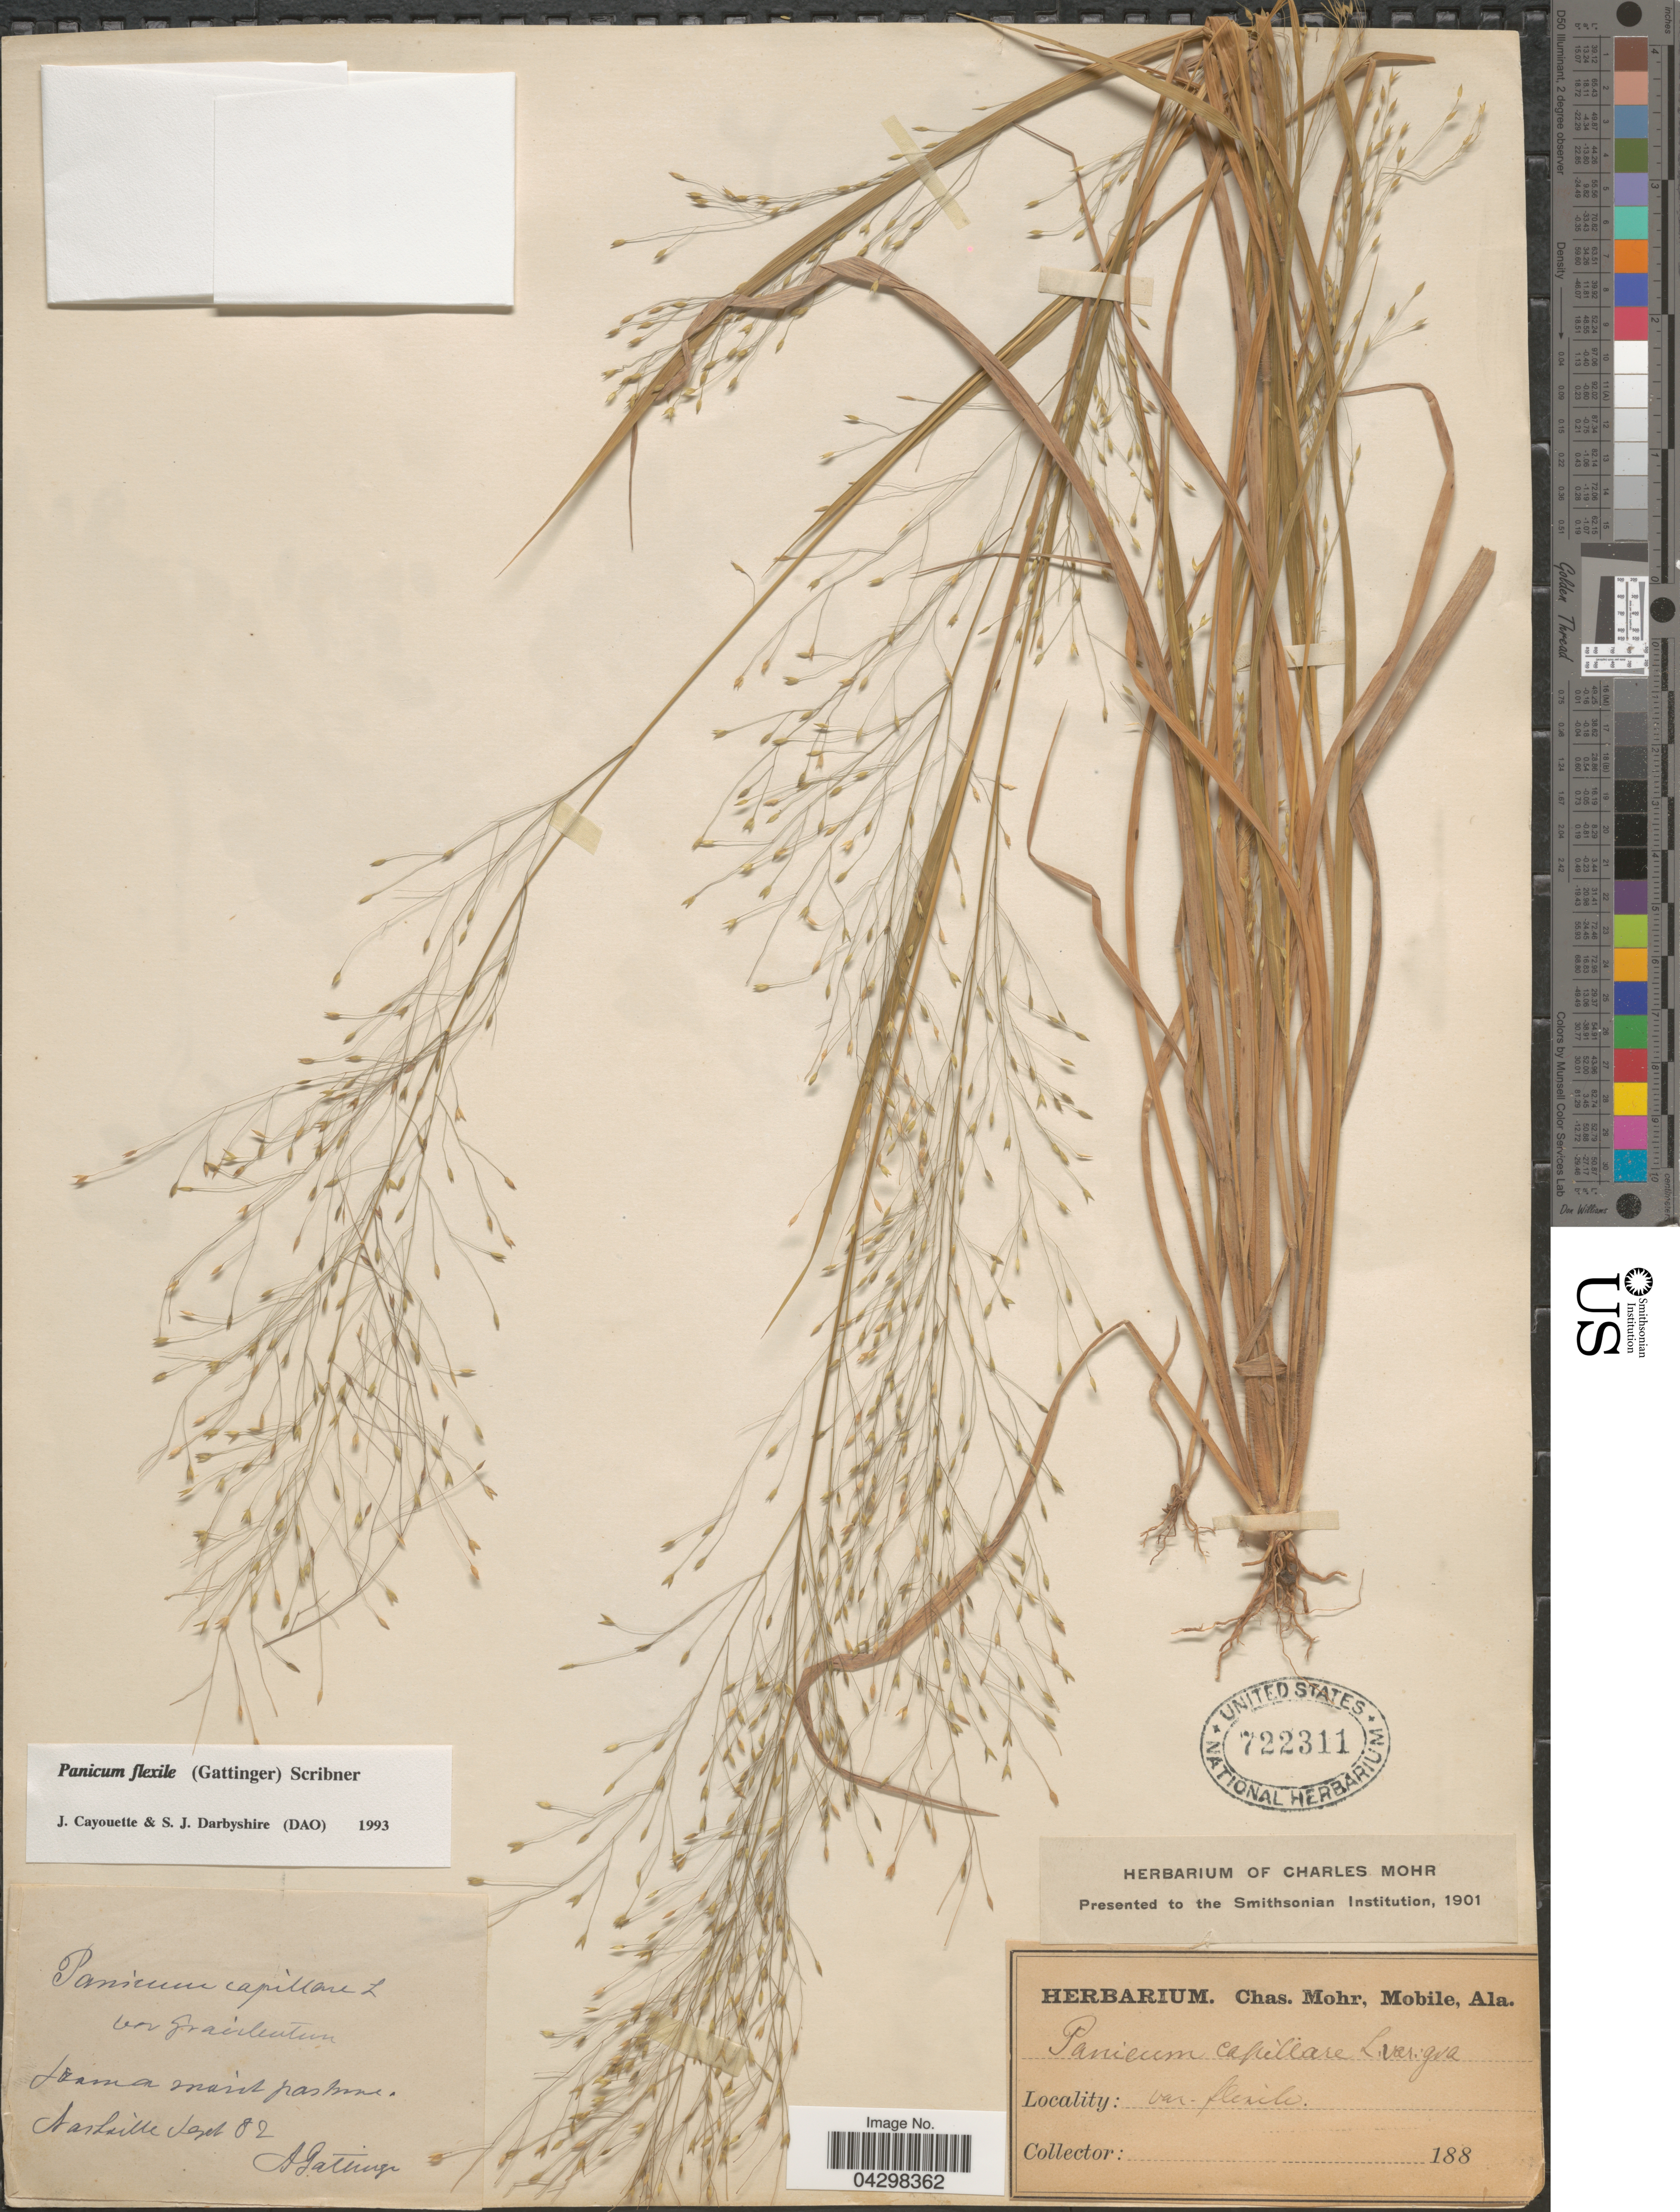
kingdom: Plantae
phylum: Tracheophyta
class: Liliopsida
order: Poales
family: Poaceae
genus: Panicum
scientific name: Panicum flexile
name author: (Gatt.) Scribn.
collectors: A. Gattinger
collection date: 1882-09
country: United States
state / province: Tennessee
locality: Nashville.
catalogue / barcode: US 722311